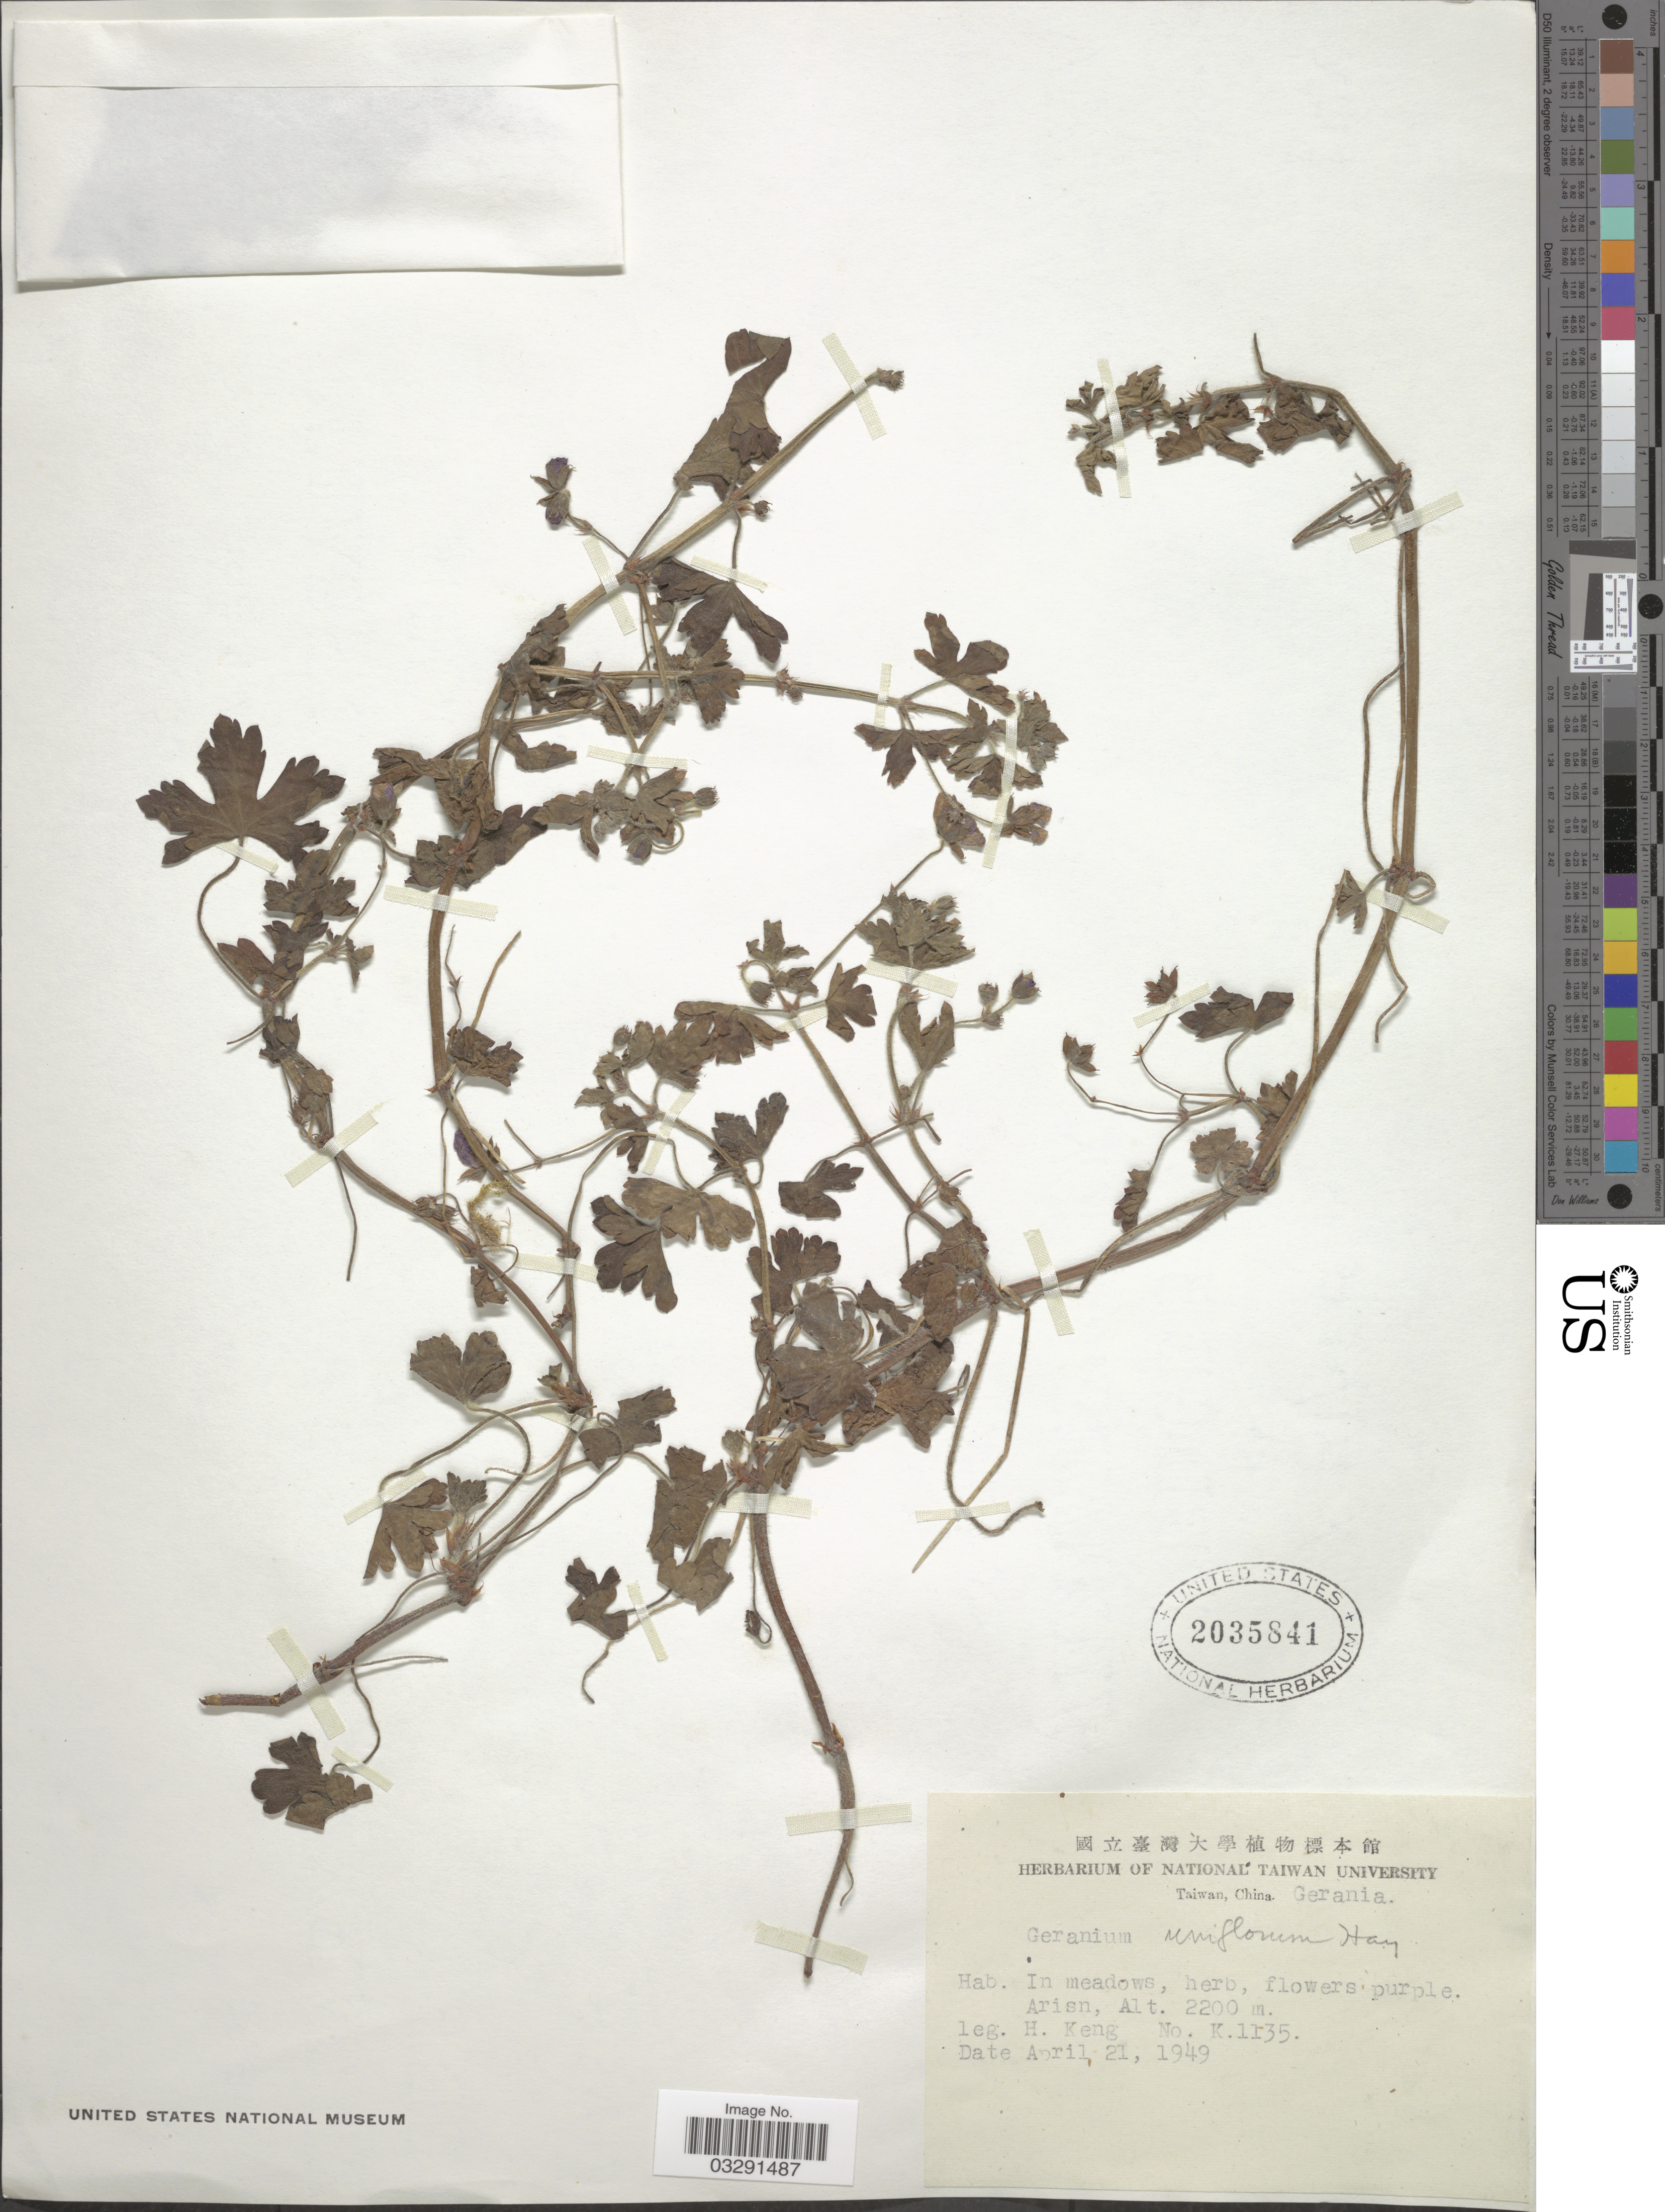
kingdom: Plantae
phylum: Tracheophyta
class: Magnoliopsida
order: Geraniales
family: Geraniaceae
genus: Geranium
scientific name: Geranium uniflorum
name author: Pacho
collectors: H. Keng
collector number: K1135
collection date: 1949-04-21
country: Taiwan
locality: Arisn.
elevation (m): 2200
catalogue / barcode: US 2035841